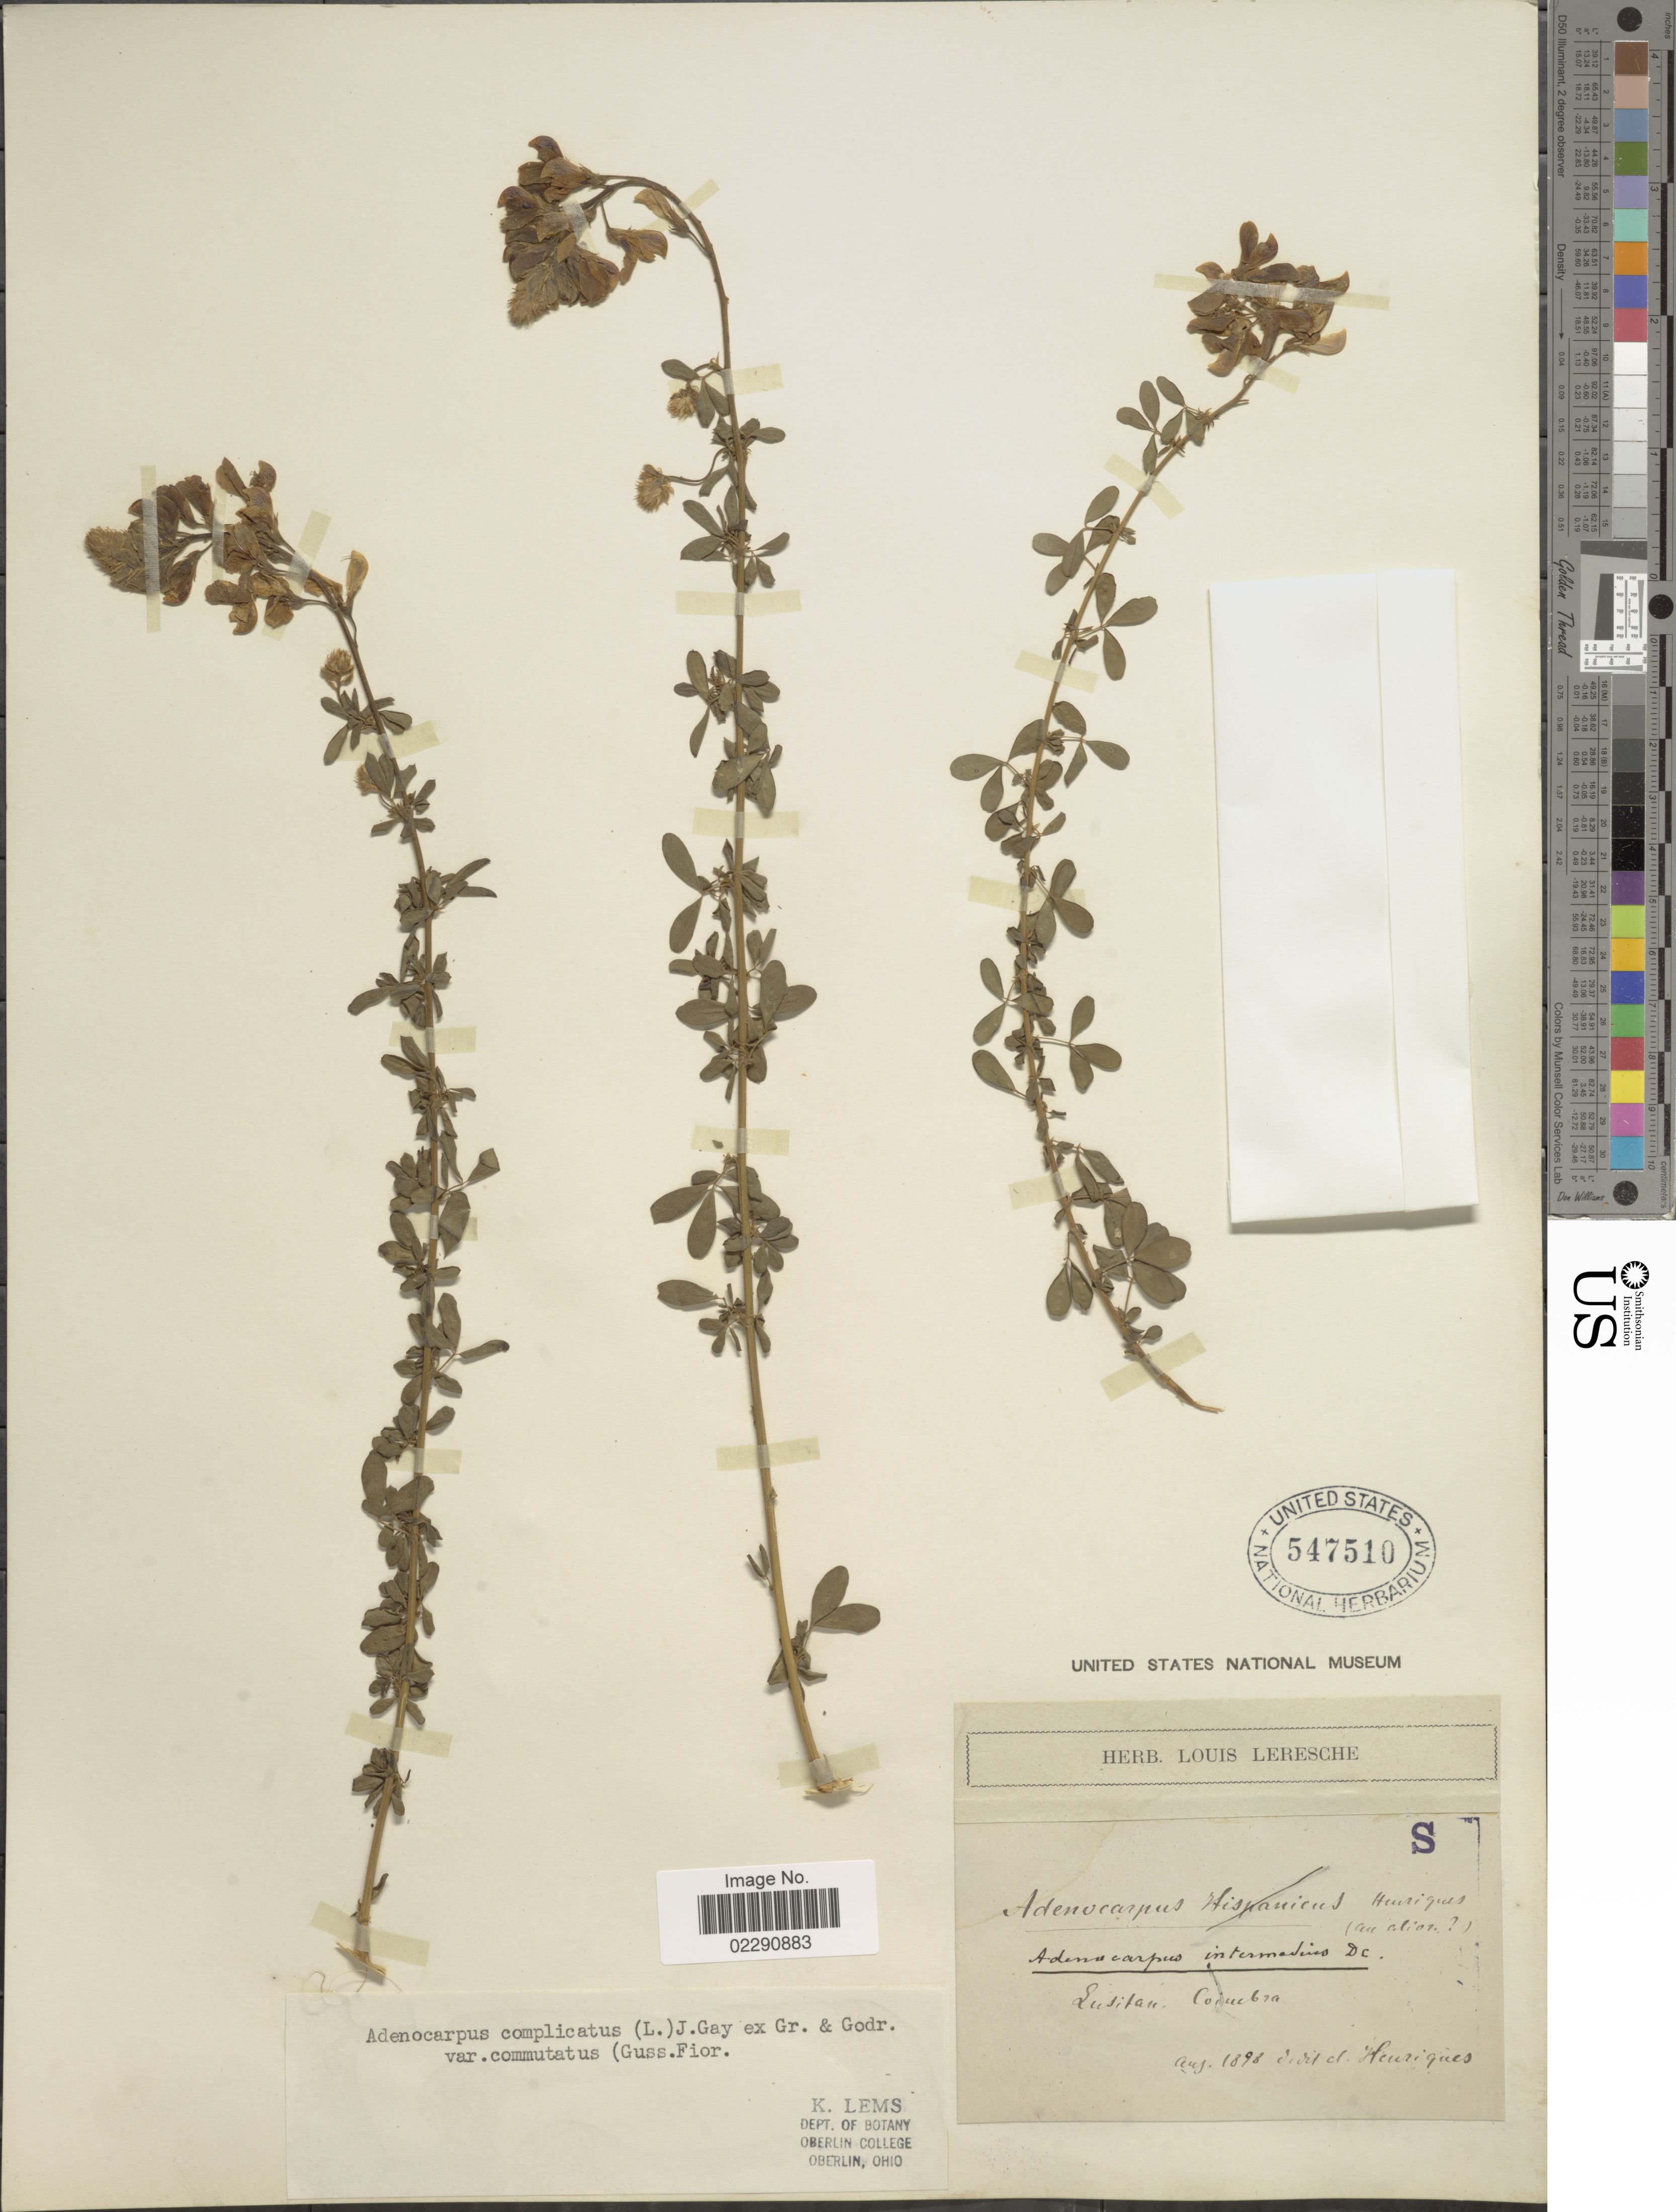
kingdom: Plantae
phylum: Tracheophyta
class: Magnoliopsida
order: Fabales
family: Fabaceae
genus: Adenocarpus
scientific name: Adenocarpus complicatus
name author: J. Gay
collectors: ex herb. Leresche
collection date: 1898-08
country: Portugal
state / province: Coimbra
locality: Lusitan.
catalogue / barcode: US 547510